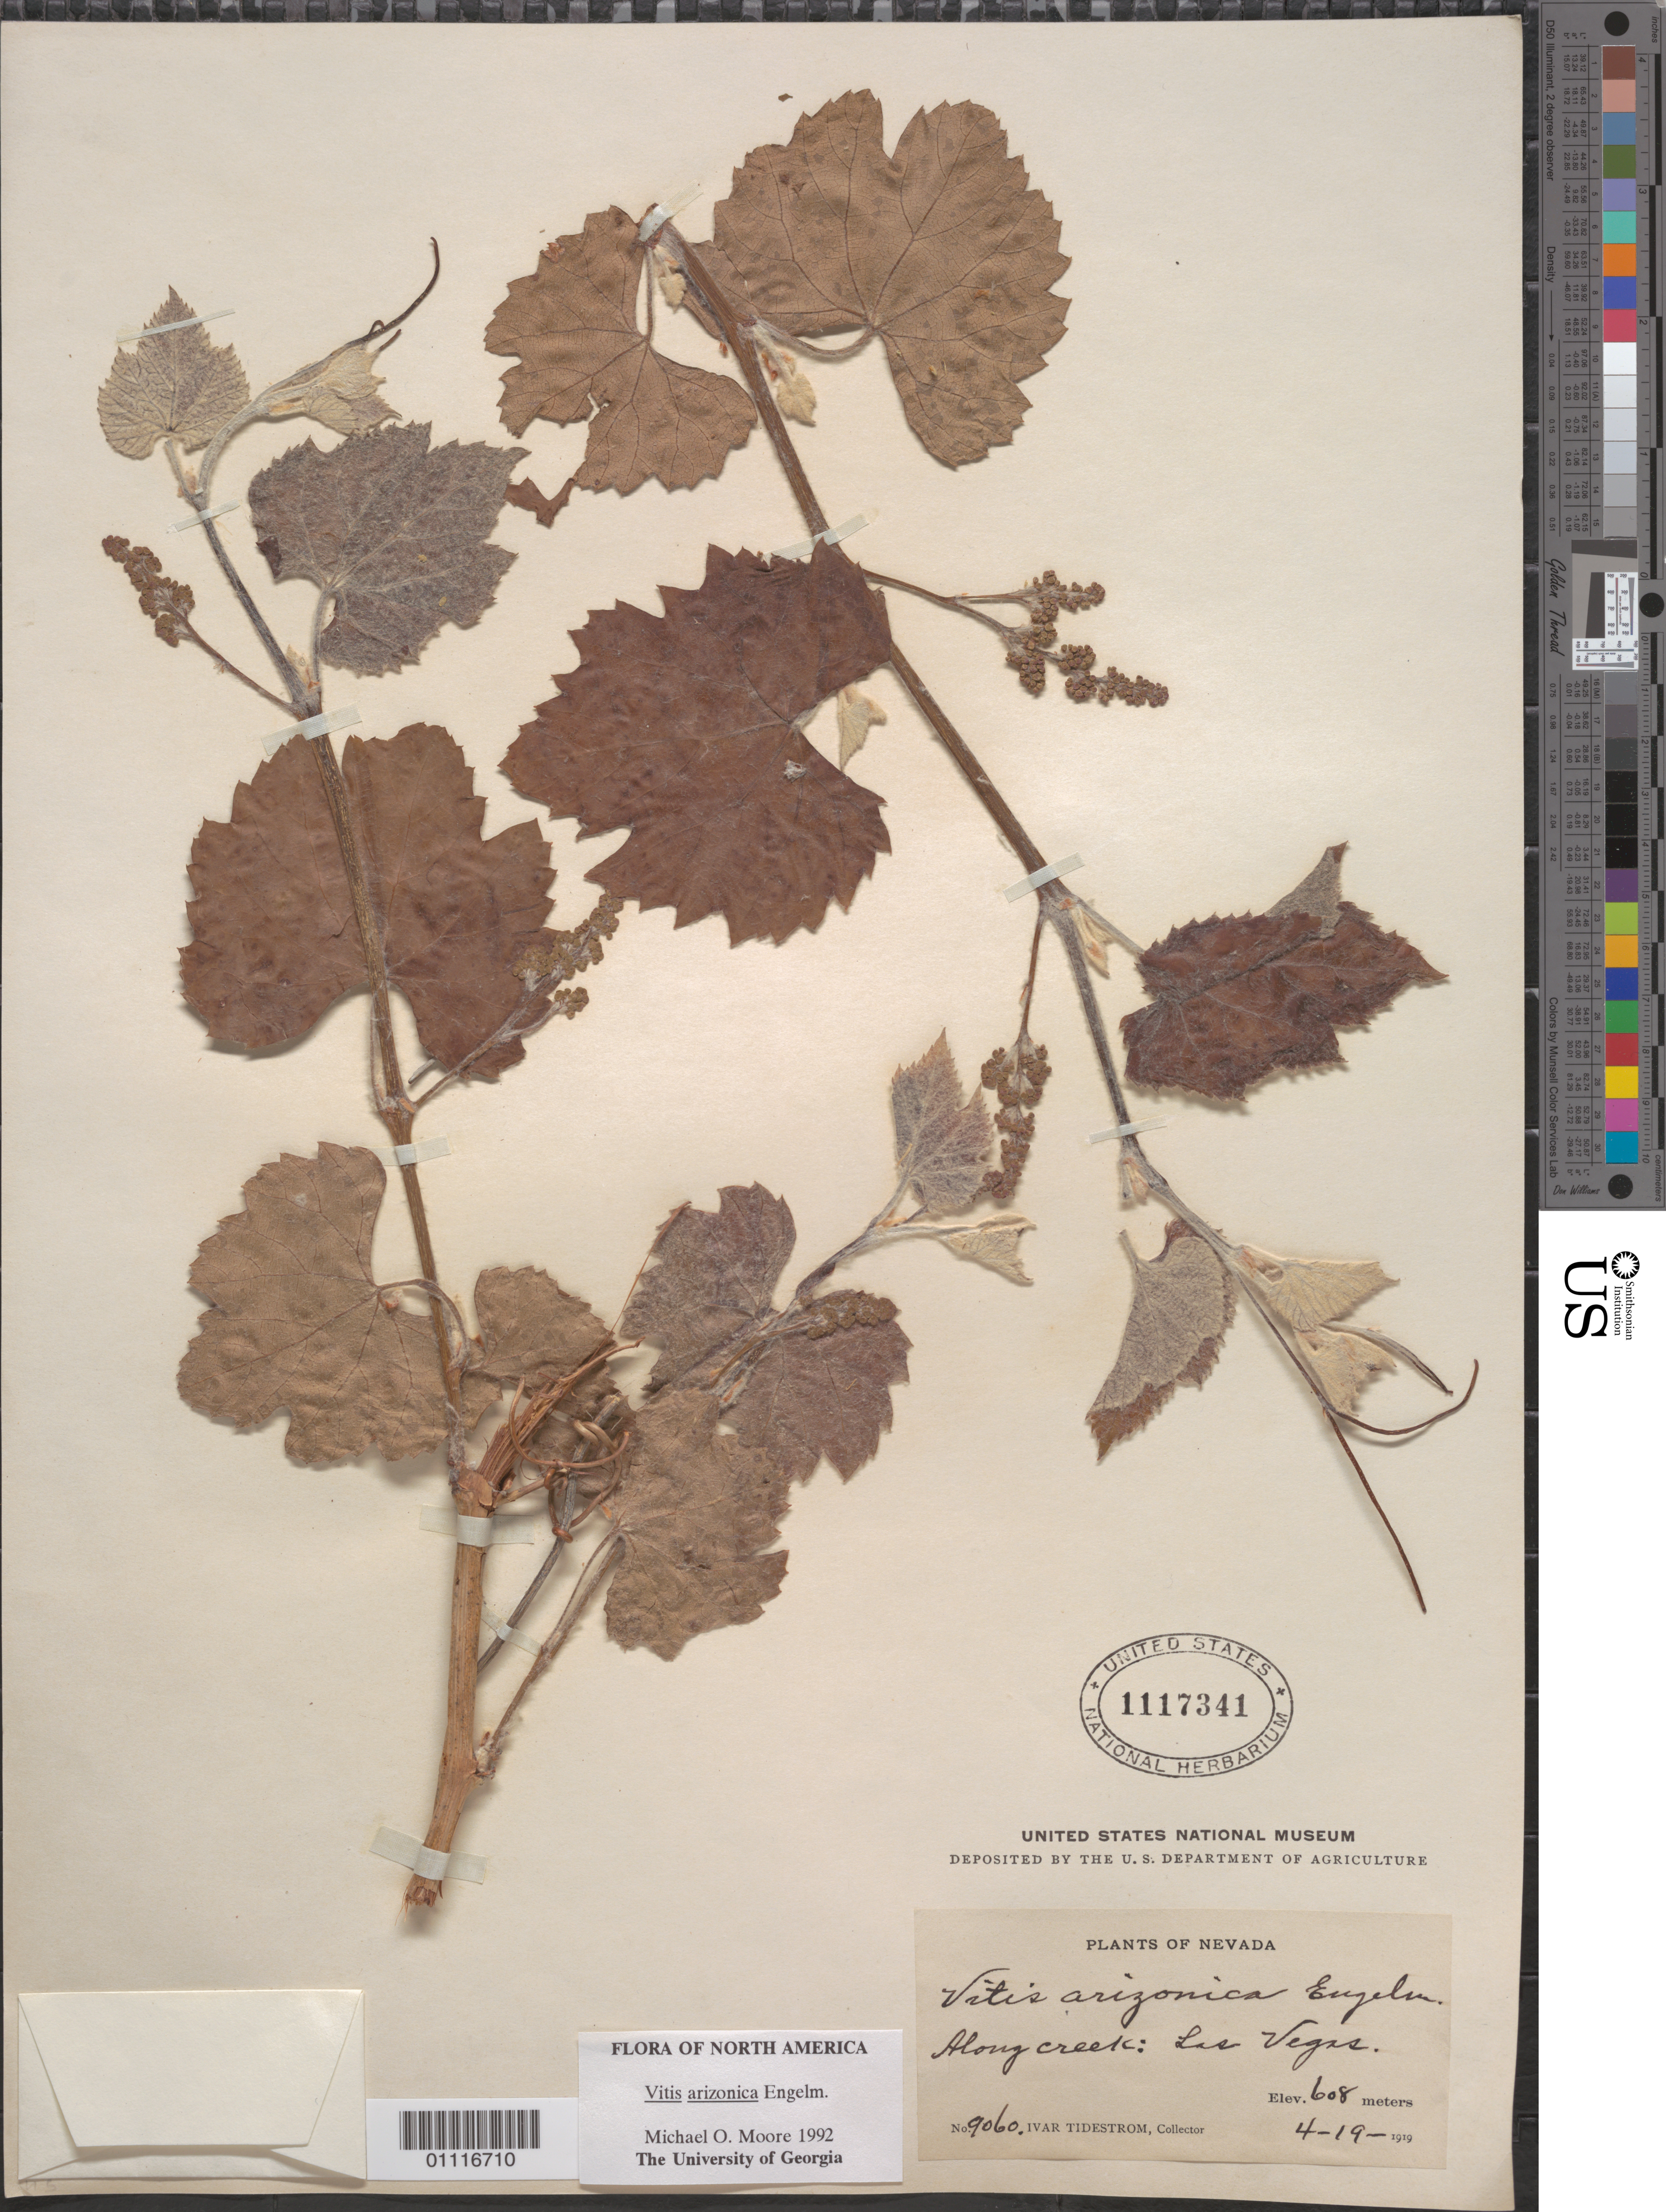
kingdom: Plantae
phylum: Tracheophyta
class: Magnoliopsida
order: Vitales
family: Vitaceae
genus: Vitis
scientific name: Vitis arizonica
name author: Engelm.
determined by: Moore, M. O.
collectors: I. F. Tidestrom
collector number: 9060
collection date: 1919-04-19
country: United States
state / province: Nevada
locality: Along creek, Las vegas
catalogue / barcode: US 1117341